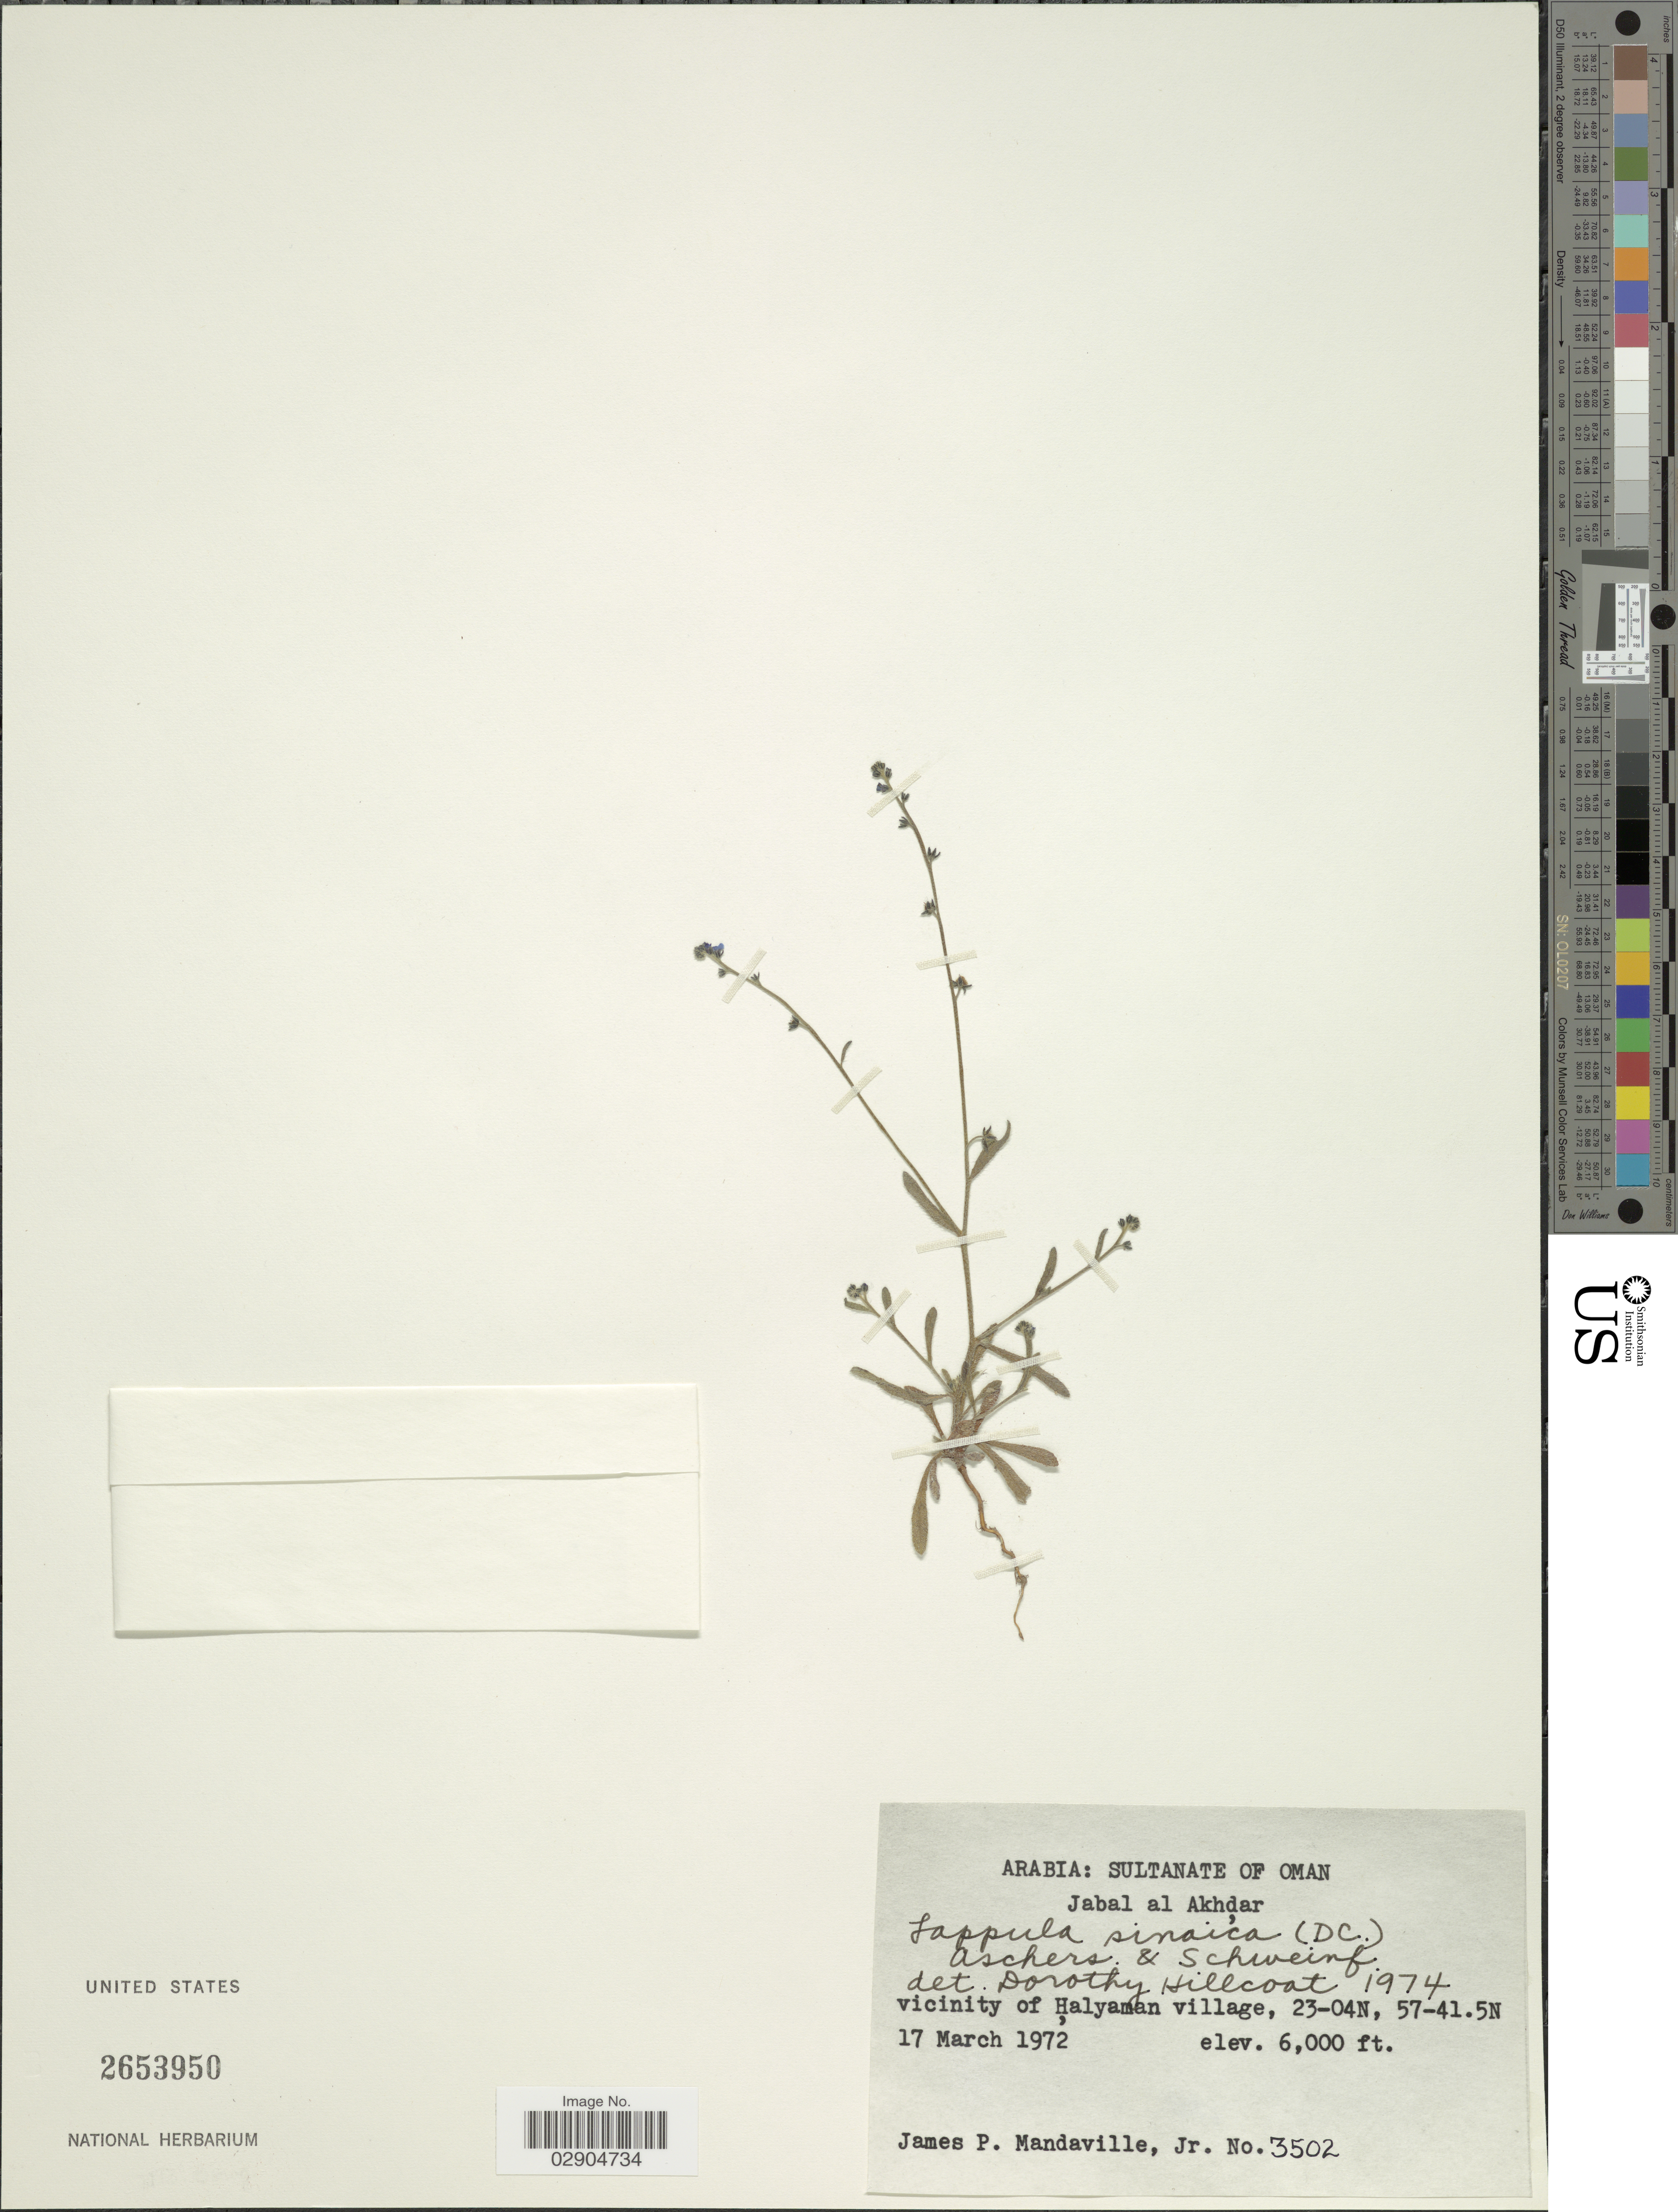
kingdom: Plantae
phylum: Tracheophyta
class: Magnoliopsida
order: Boraginales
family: Boraginaceae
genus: Lappula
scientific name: Lappula sinaica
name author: (A. DC.) Asch. & Schweinf.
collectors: J. Mandaville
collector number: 3502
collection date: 1972-03-17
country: Oman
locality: Arabia: Sultanate of Oman. Jabal al Akhdar. Vicinity of Halyaman village.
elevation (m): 1829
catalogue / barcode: US 2653950